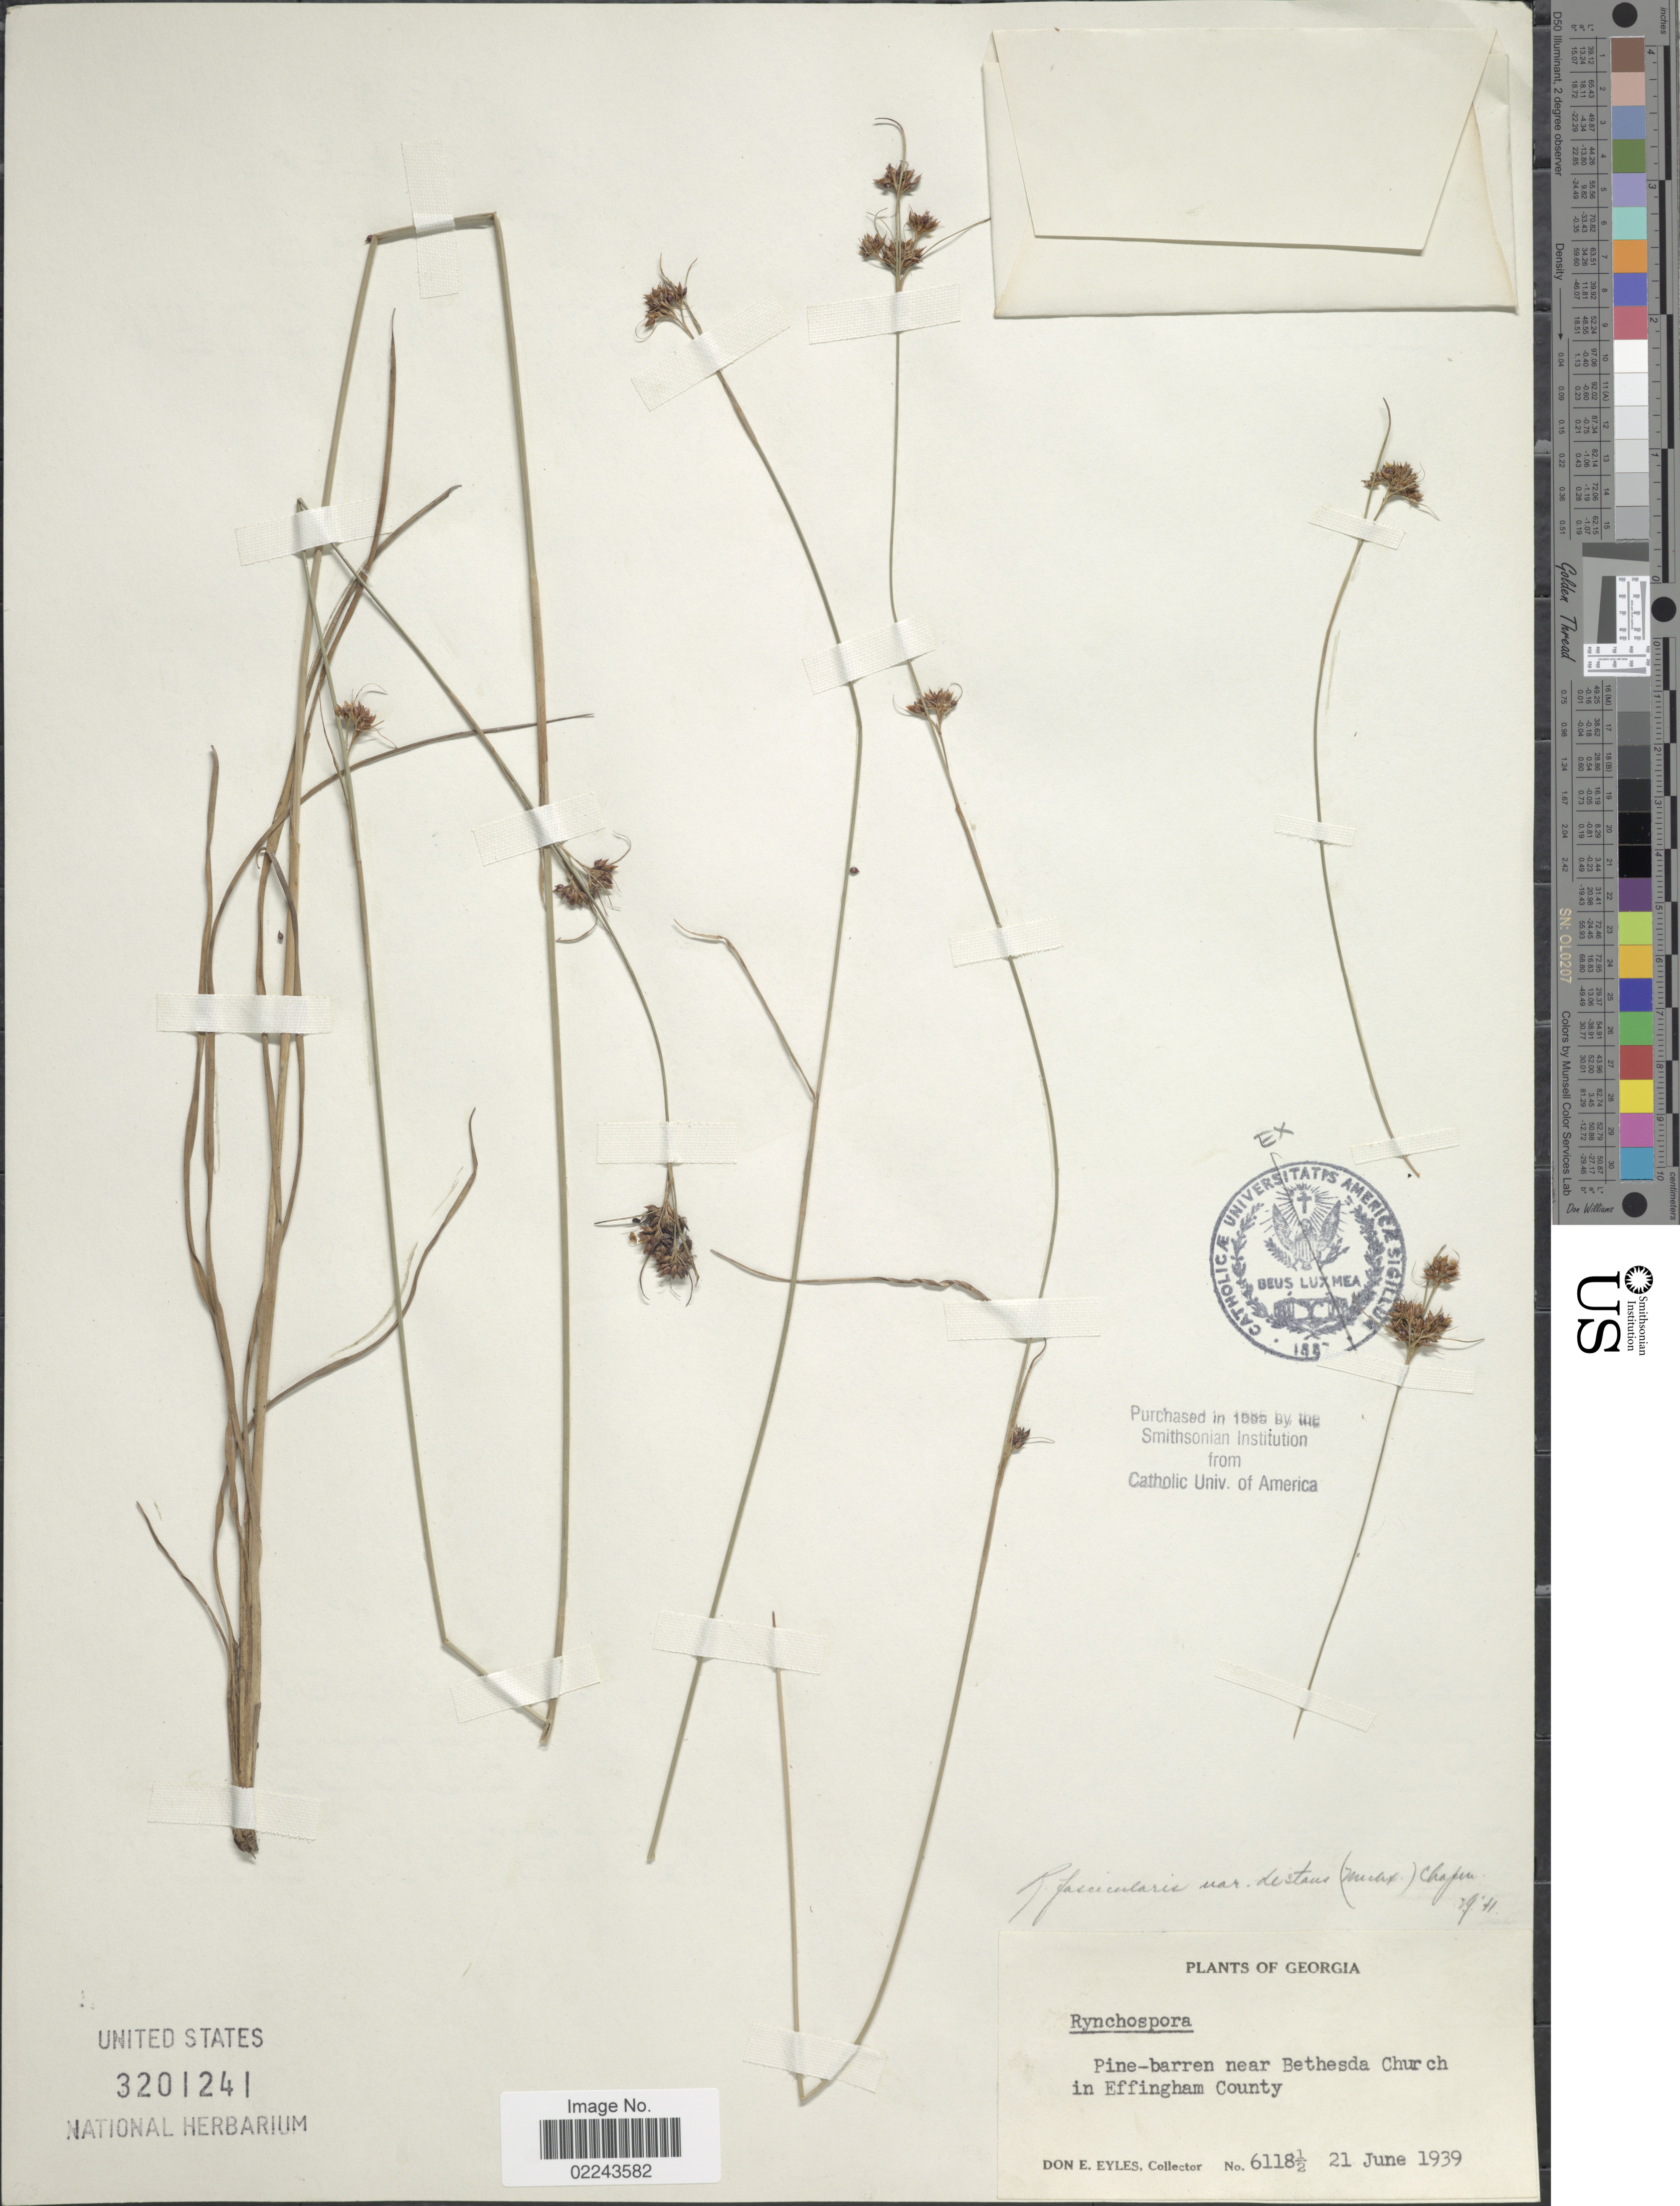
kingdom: Plantae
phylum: Tracheophyta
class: Liliopsida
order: Poales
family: Cyperaceae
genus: Rhynchospora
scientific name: Rhynchospora distans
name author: (Michx.) Vahl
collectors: D. Eyles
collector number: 6118½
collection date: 1939-06-21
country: United States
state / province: Georgia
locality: Near Bethesda Church in Effingham County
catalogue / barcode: US 3201241